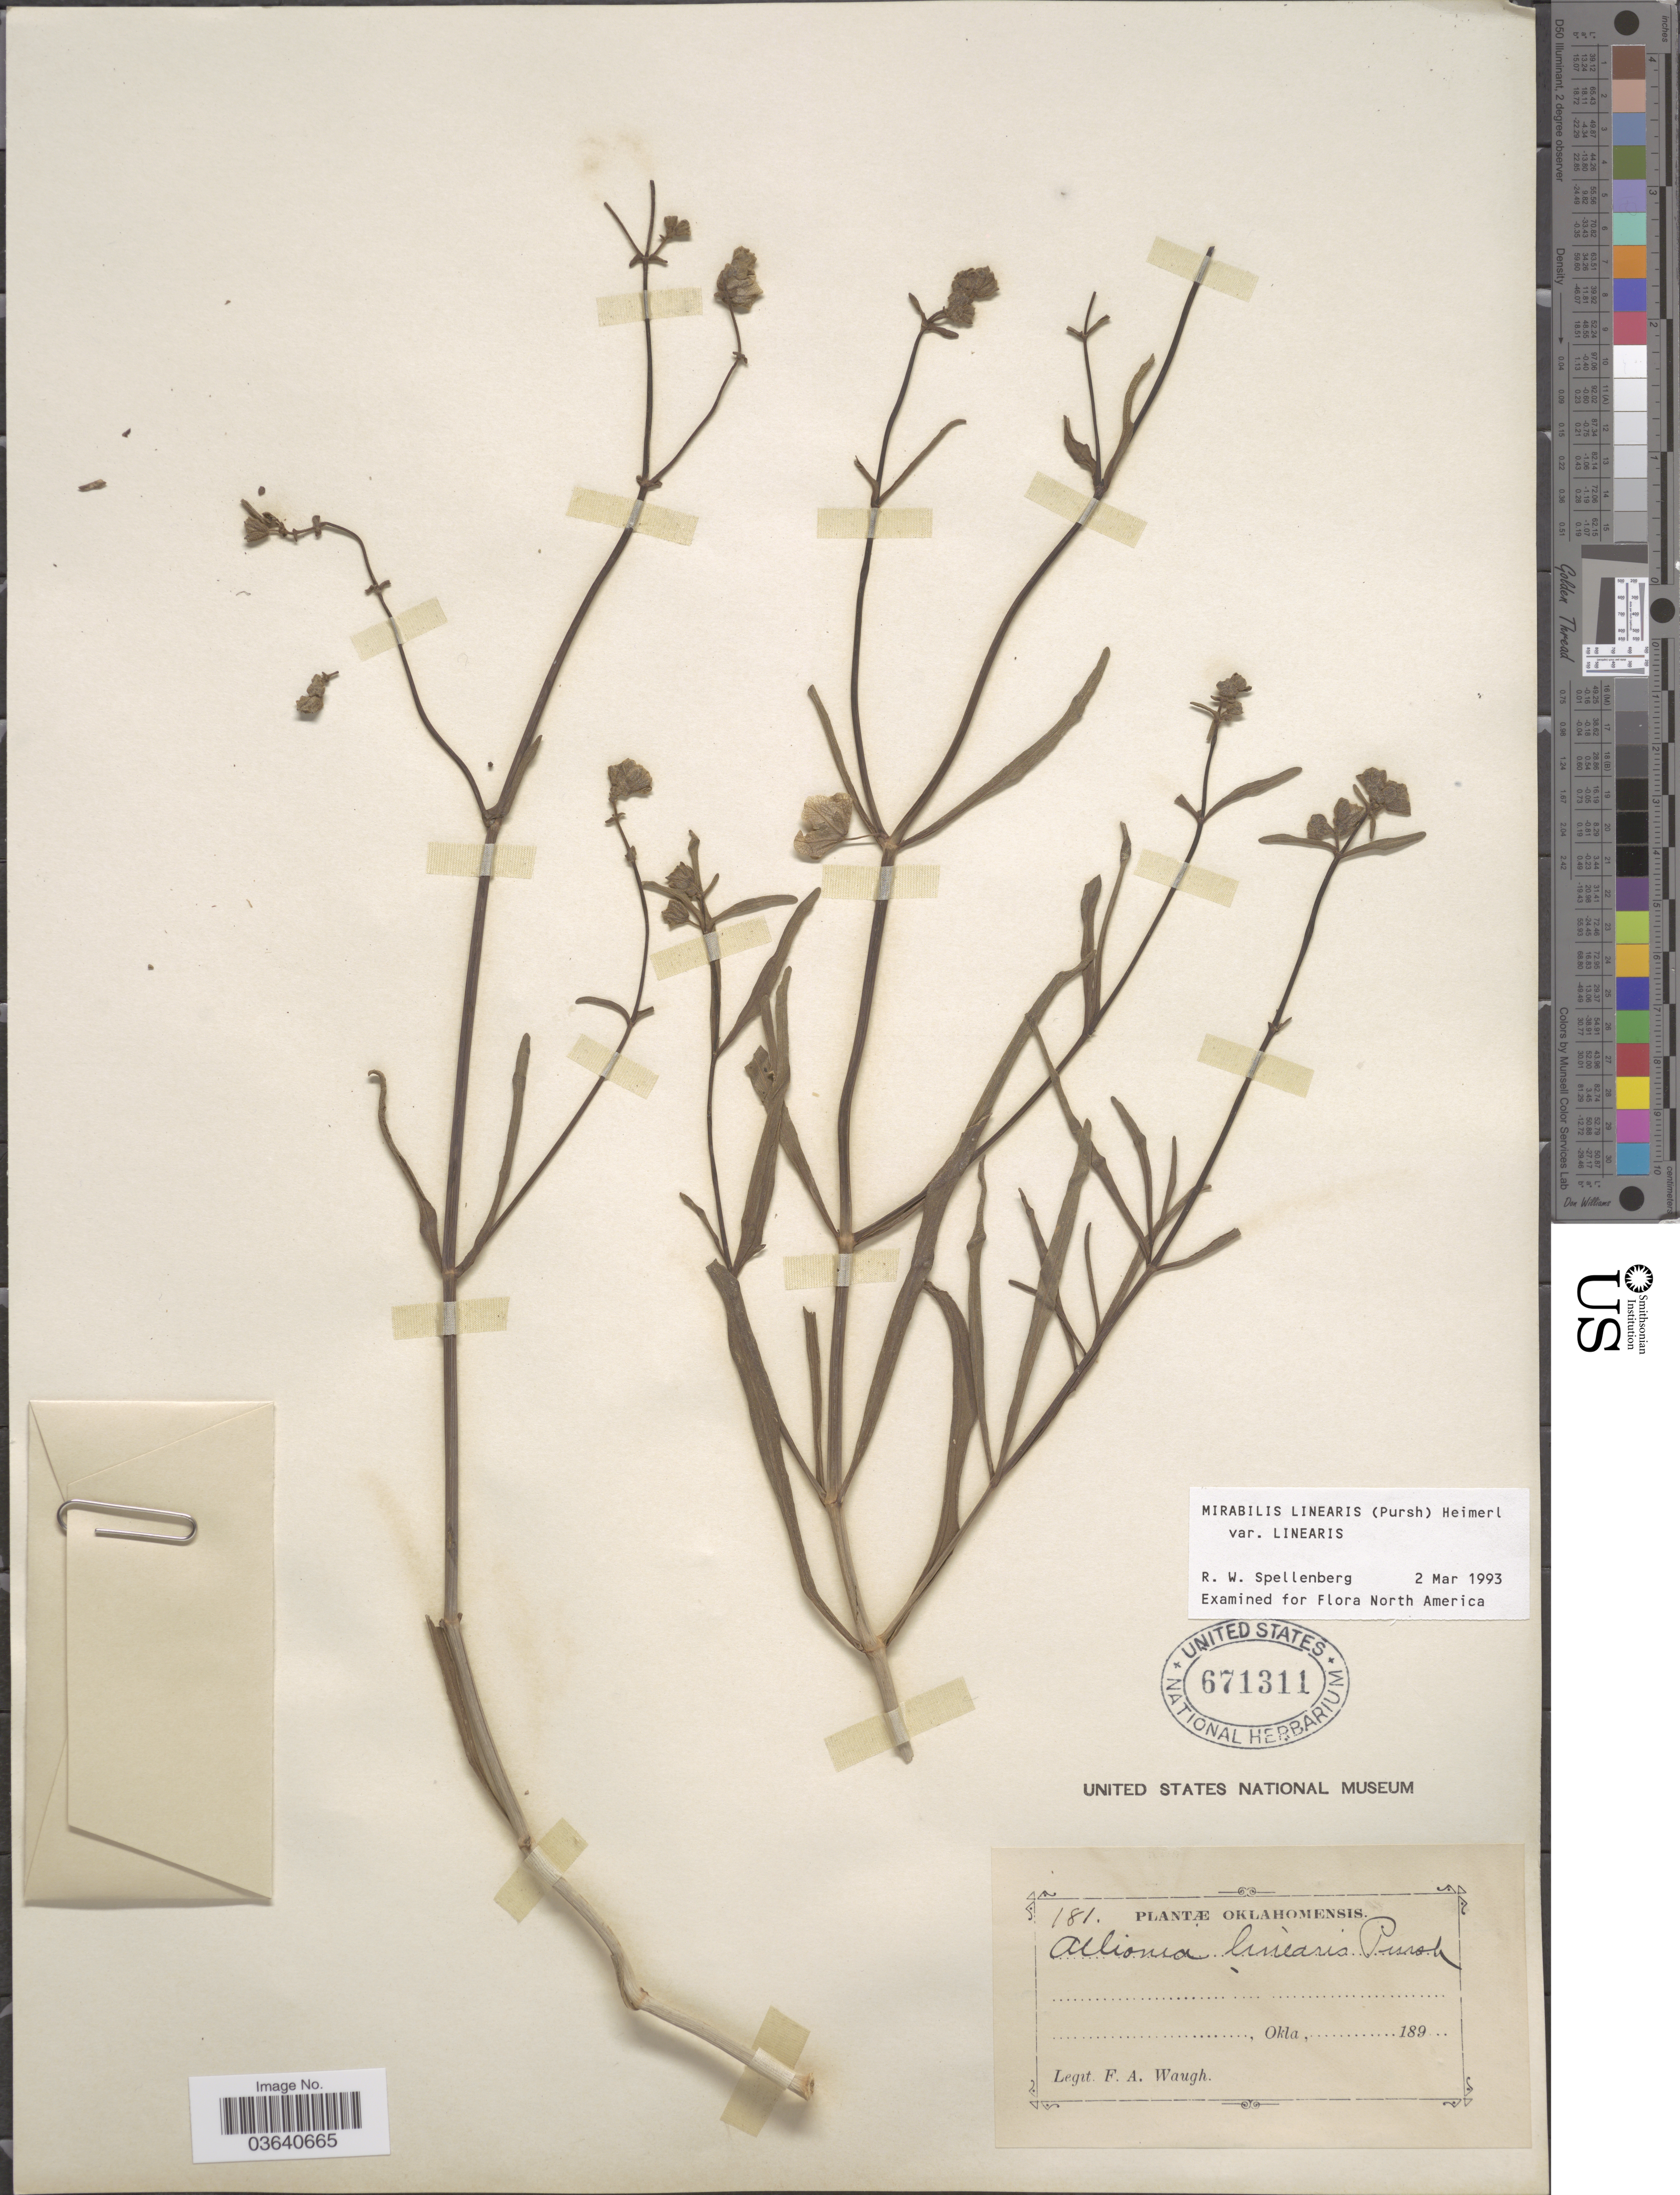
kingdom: Plantae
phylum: Tracheophyta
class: Magnoliopsida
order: Caryophyllales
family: Nyctaginaceae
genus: Mirabilis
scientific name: Mirabilis linearis var. linearis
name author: (Pursh) Heimerl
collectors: F. Waugh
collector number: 181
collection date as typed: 189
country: United States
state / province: Oklahoma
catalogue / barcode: US 671311